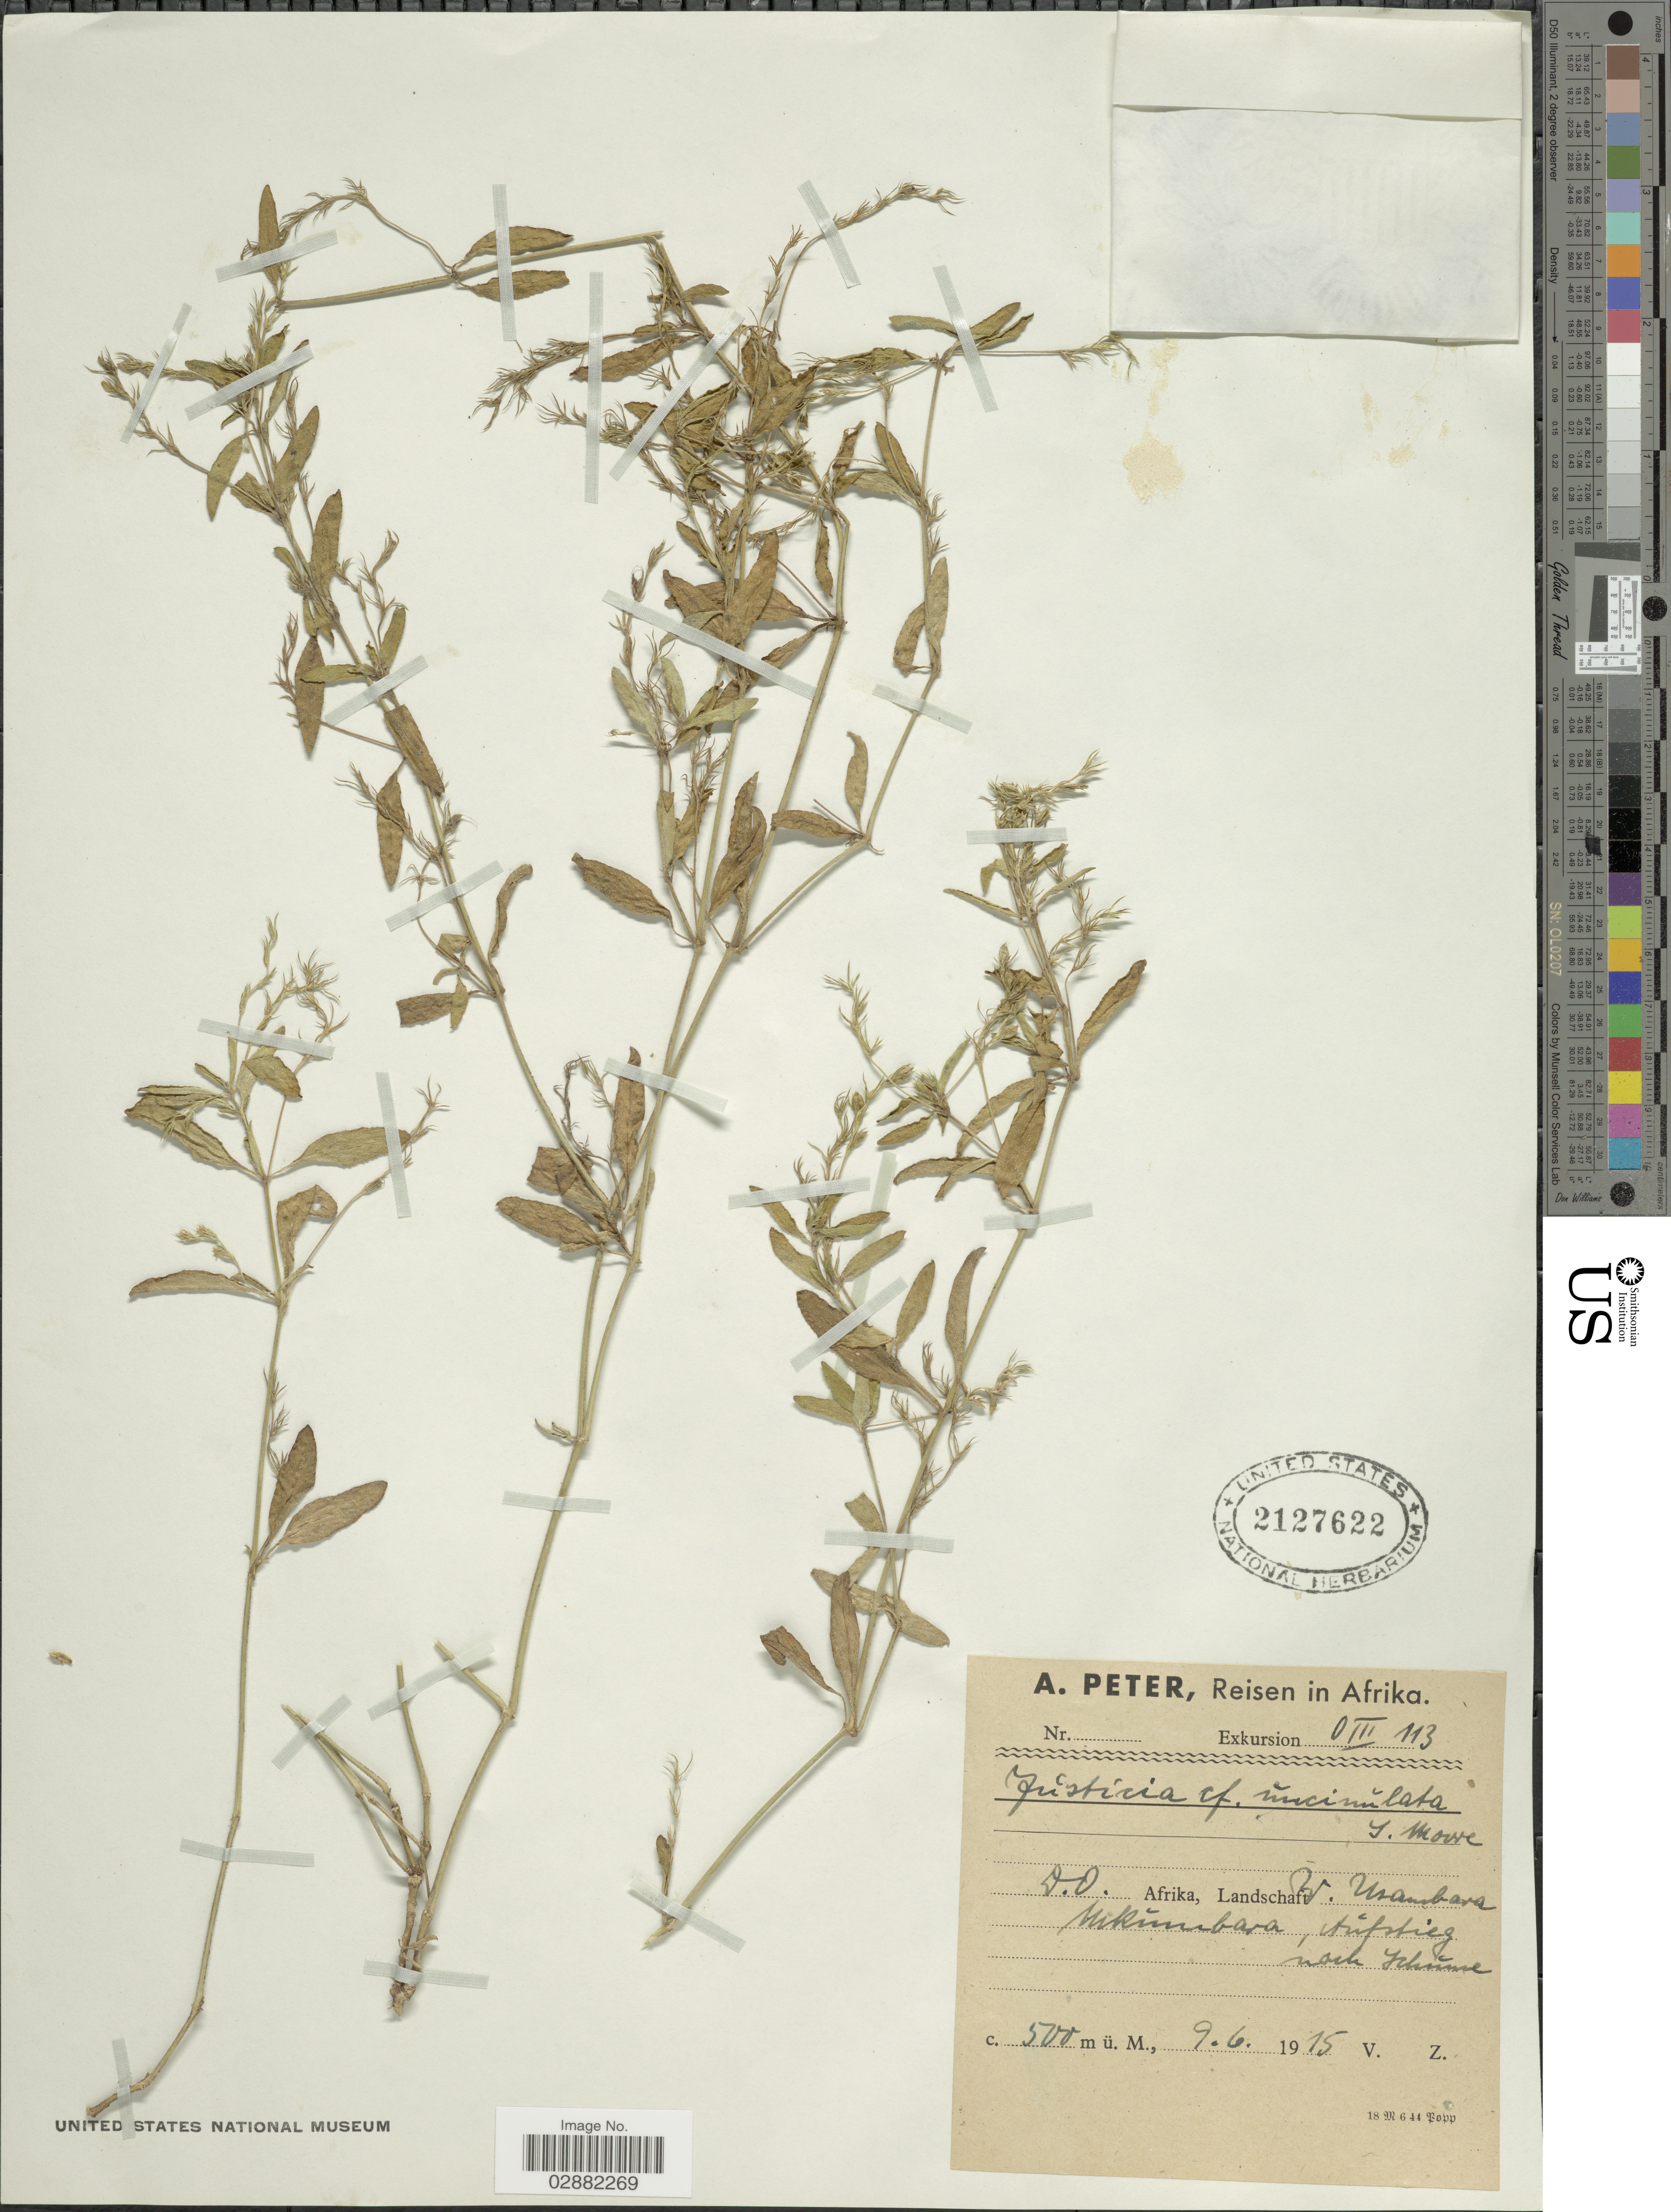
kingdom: Plantae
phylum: Tracheophyta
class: Magnoliopsida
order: Lamiales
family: Acanthaceae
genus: Justicia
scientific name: Justicia anagalloides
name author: (Nees) T. Anderson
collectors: A. Peter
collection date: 1915-06-09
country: Tanzania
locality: D.O. Afrika, Landschaft W. Usambara. Mkumbara, aufstieg nach schune.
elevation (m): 500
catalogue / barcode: US 2127622